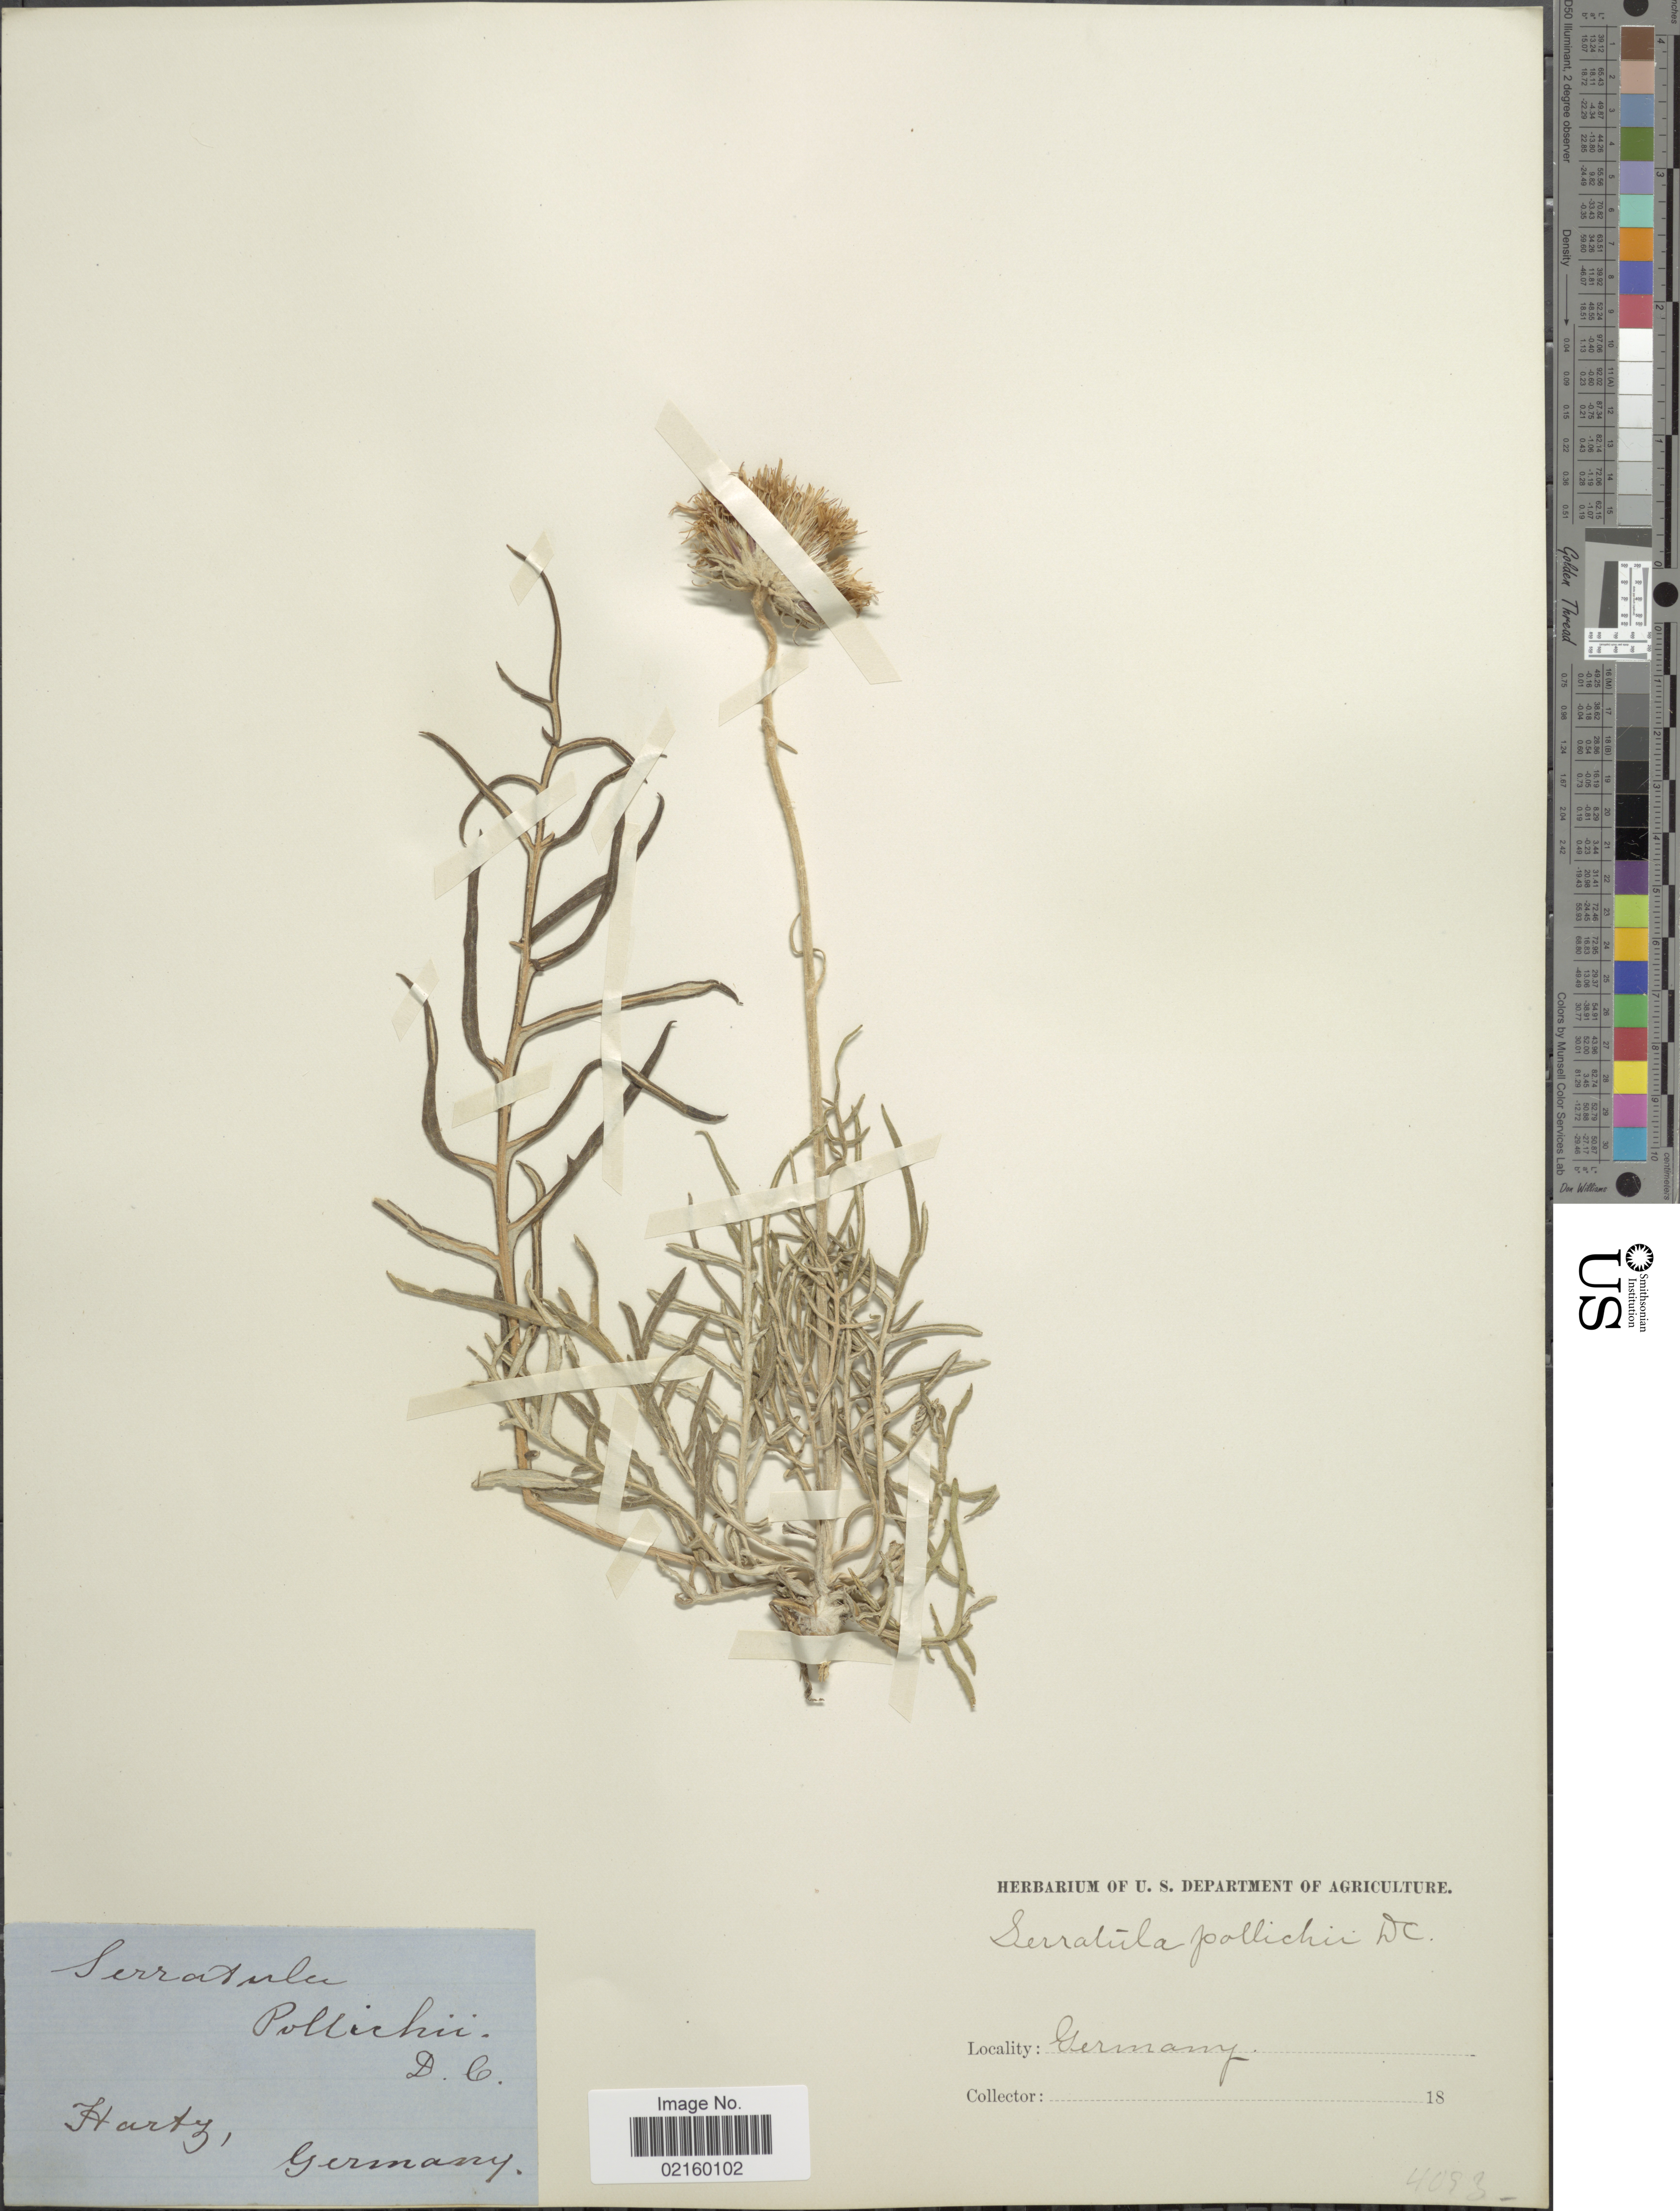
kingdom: Plantae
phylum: Tracheophyta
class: Magnoliopsida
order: Asterales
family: Asteraceae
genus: Serratula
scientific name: Serratula pollichii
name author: DC.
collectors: -. Hartz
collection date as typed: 18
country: Germany